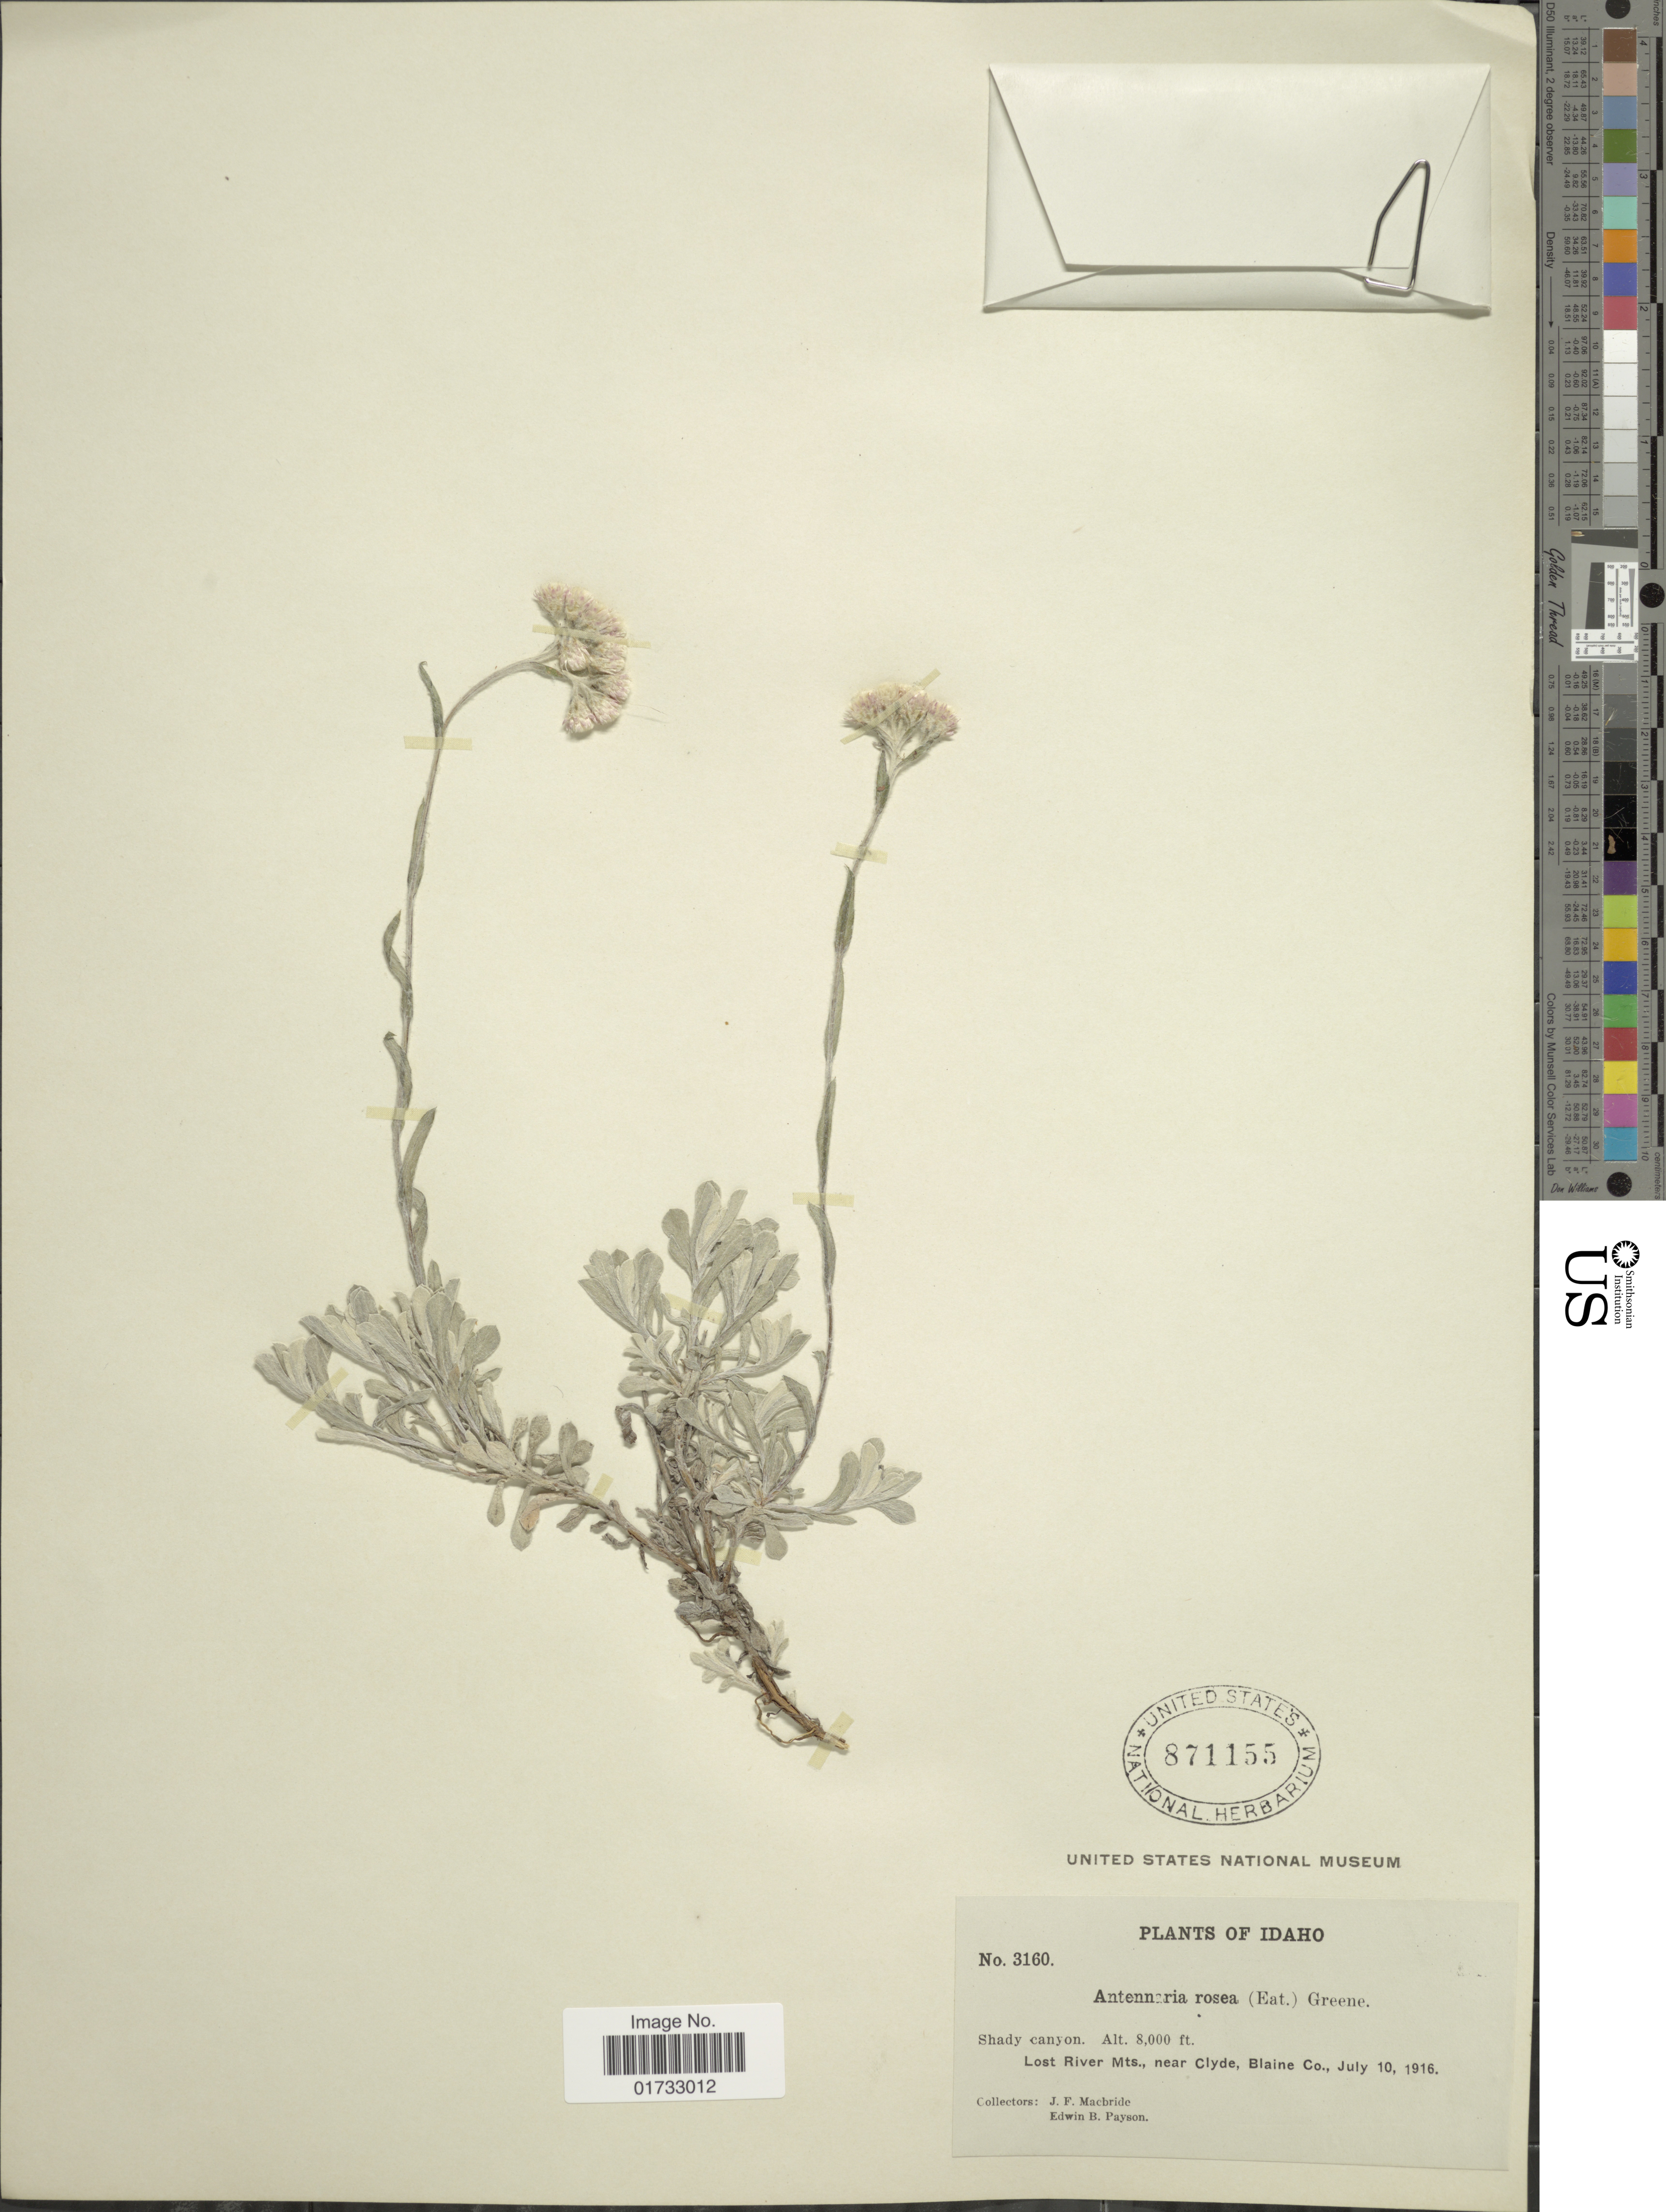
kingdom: Plantae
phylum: Tracheophyta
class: Magnoliopsida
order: Asterales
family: Asteraceae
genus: Antennaria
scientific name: Antennaria rosea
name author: Greene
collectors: J. F. Macbride & E. B. Payson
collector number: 3160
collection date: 1916-07-10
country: United States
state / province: Idaho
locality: Shady canyon, Lost River Mts., near Clyde, Blaine Co.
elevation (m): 2438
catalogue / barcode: US 871155